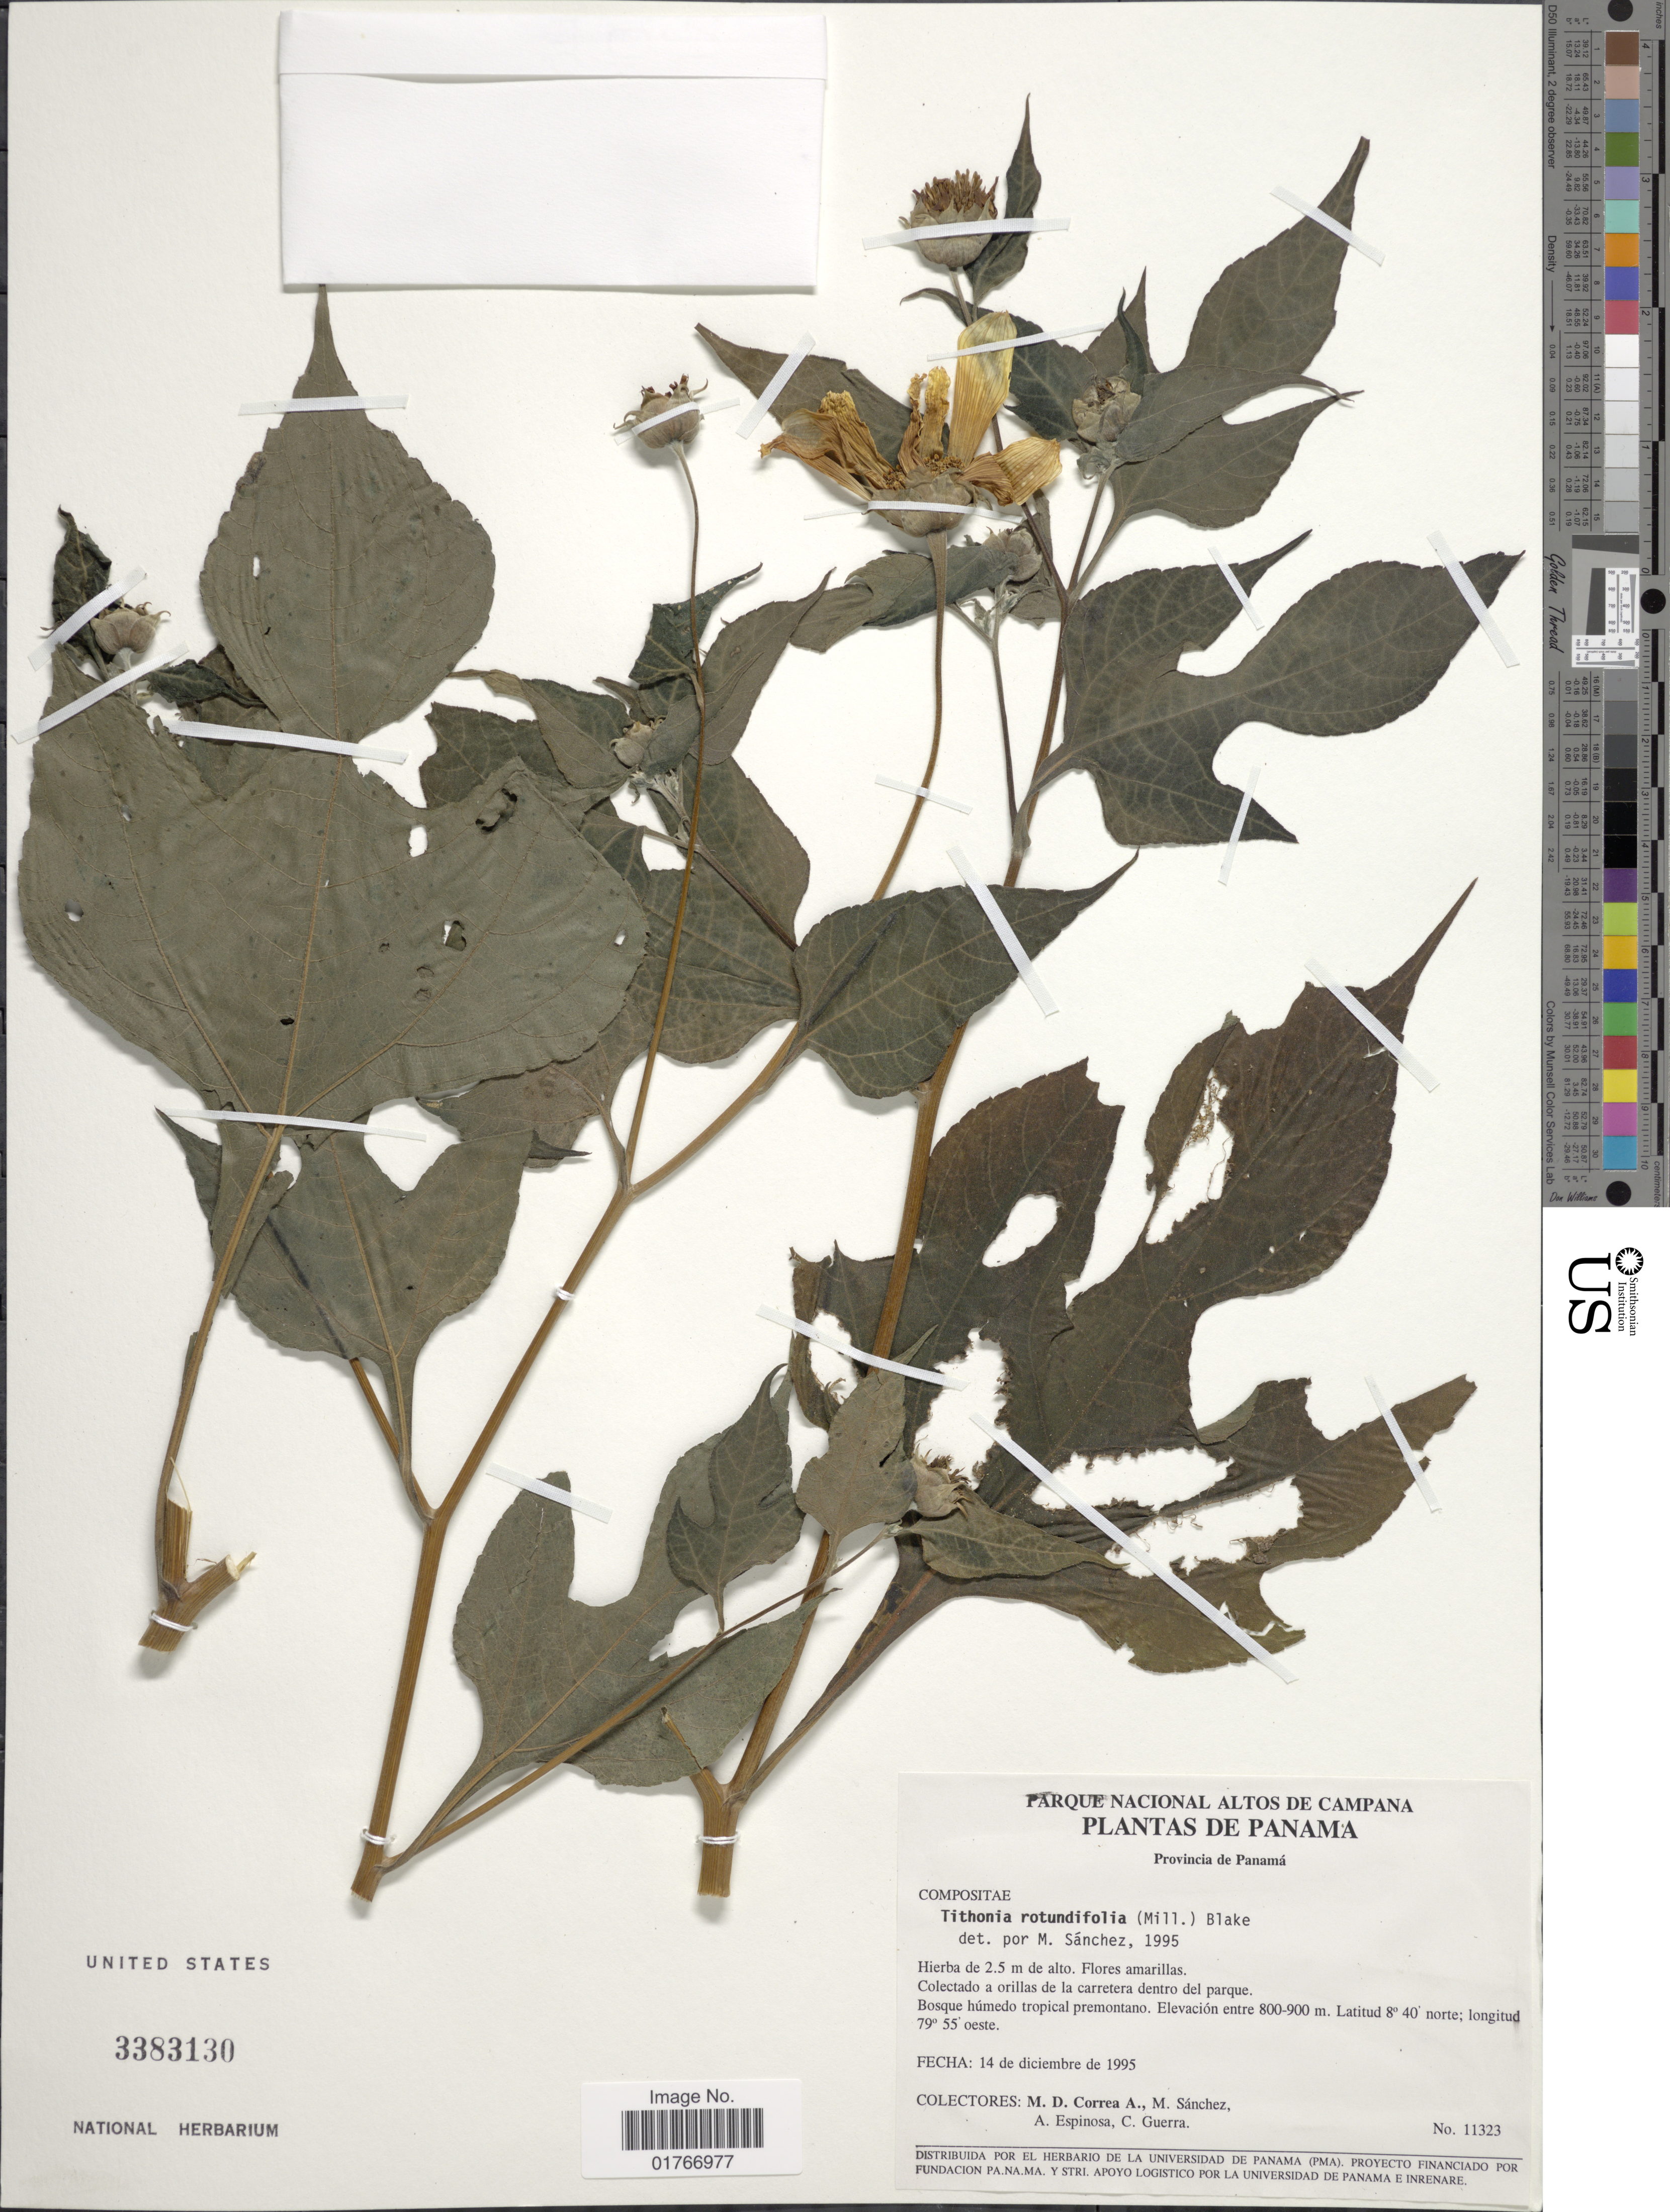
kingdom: Plantae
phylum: Tracheophyta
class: Magnoliopsida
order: Asterales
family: Asteraceae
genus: Tithonia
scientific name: Tithonia rotundifolia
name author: (Mill.) S.F. Blake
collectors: M. D. Corrêa-A., M. Sánchez, A. Espinosa & C. Guerra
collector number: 11323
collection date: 1995-12-14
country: Panama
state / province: Panamá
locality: Parque Nacional Altos de Campana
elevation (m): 800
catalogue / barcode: US 3383130